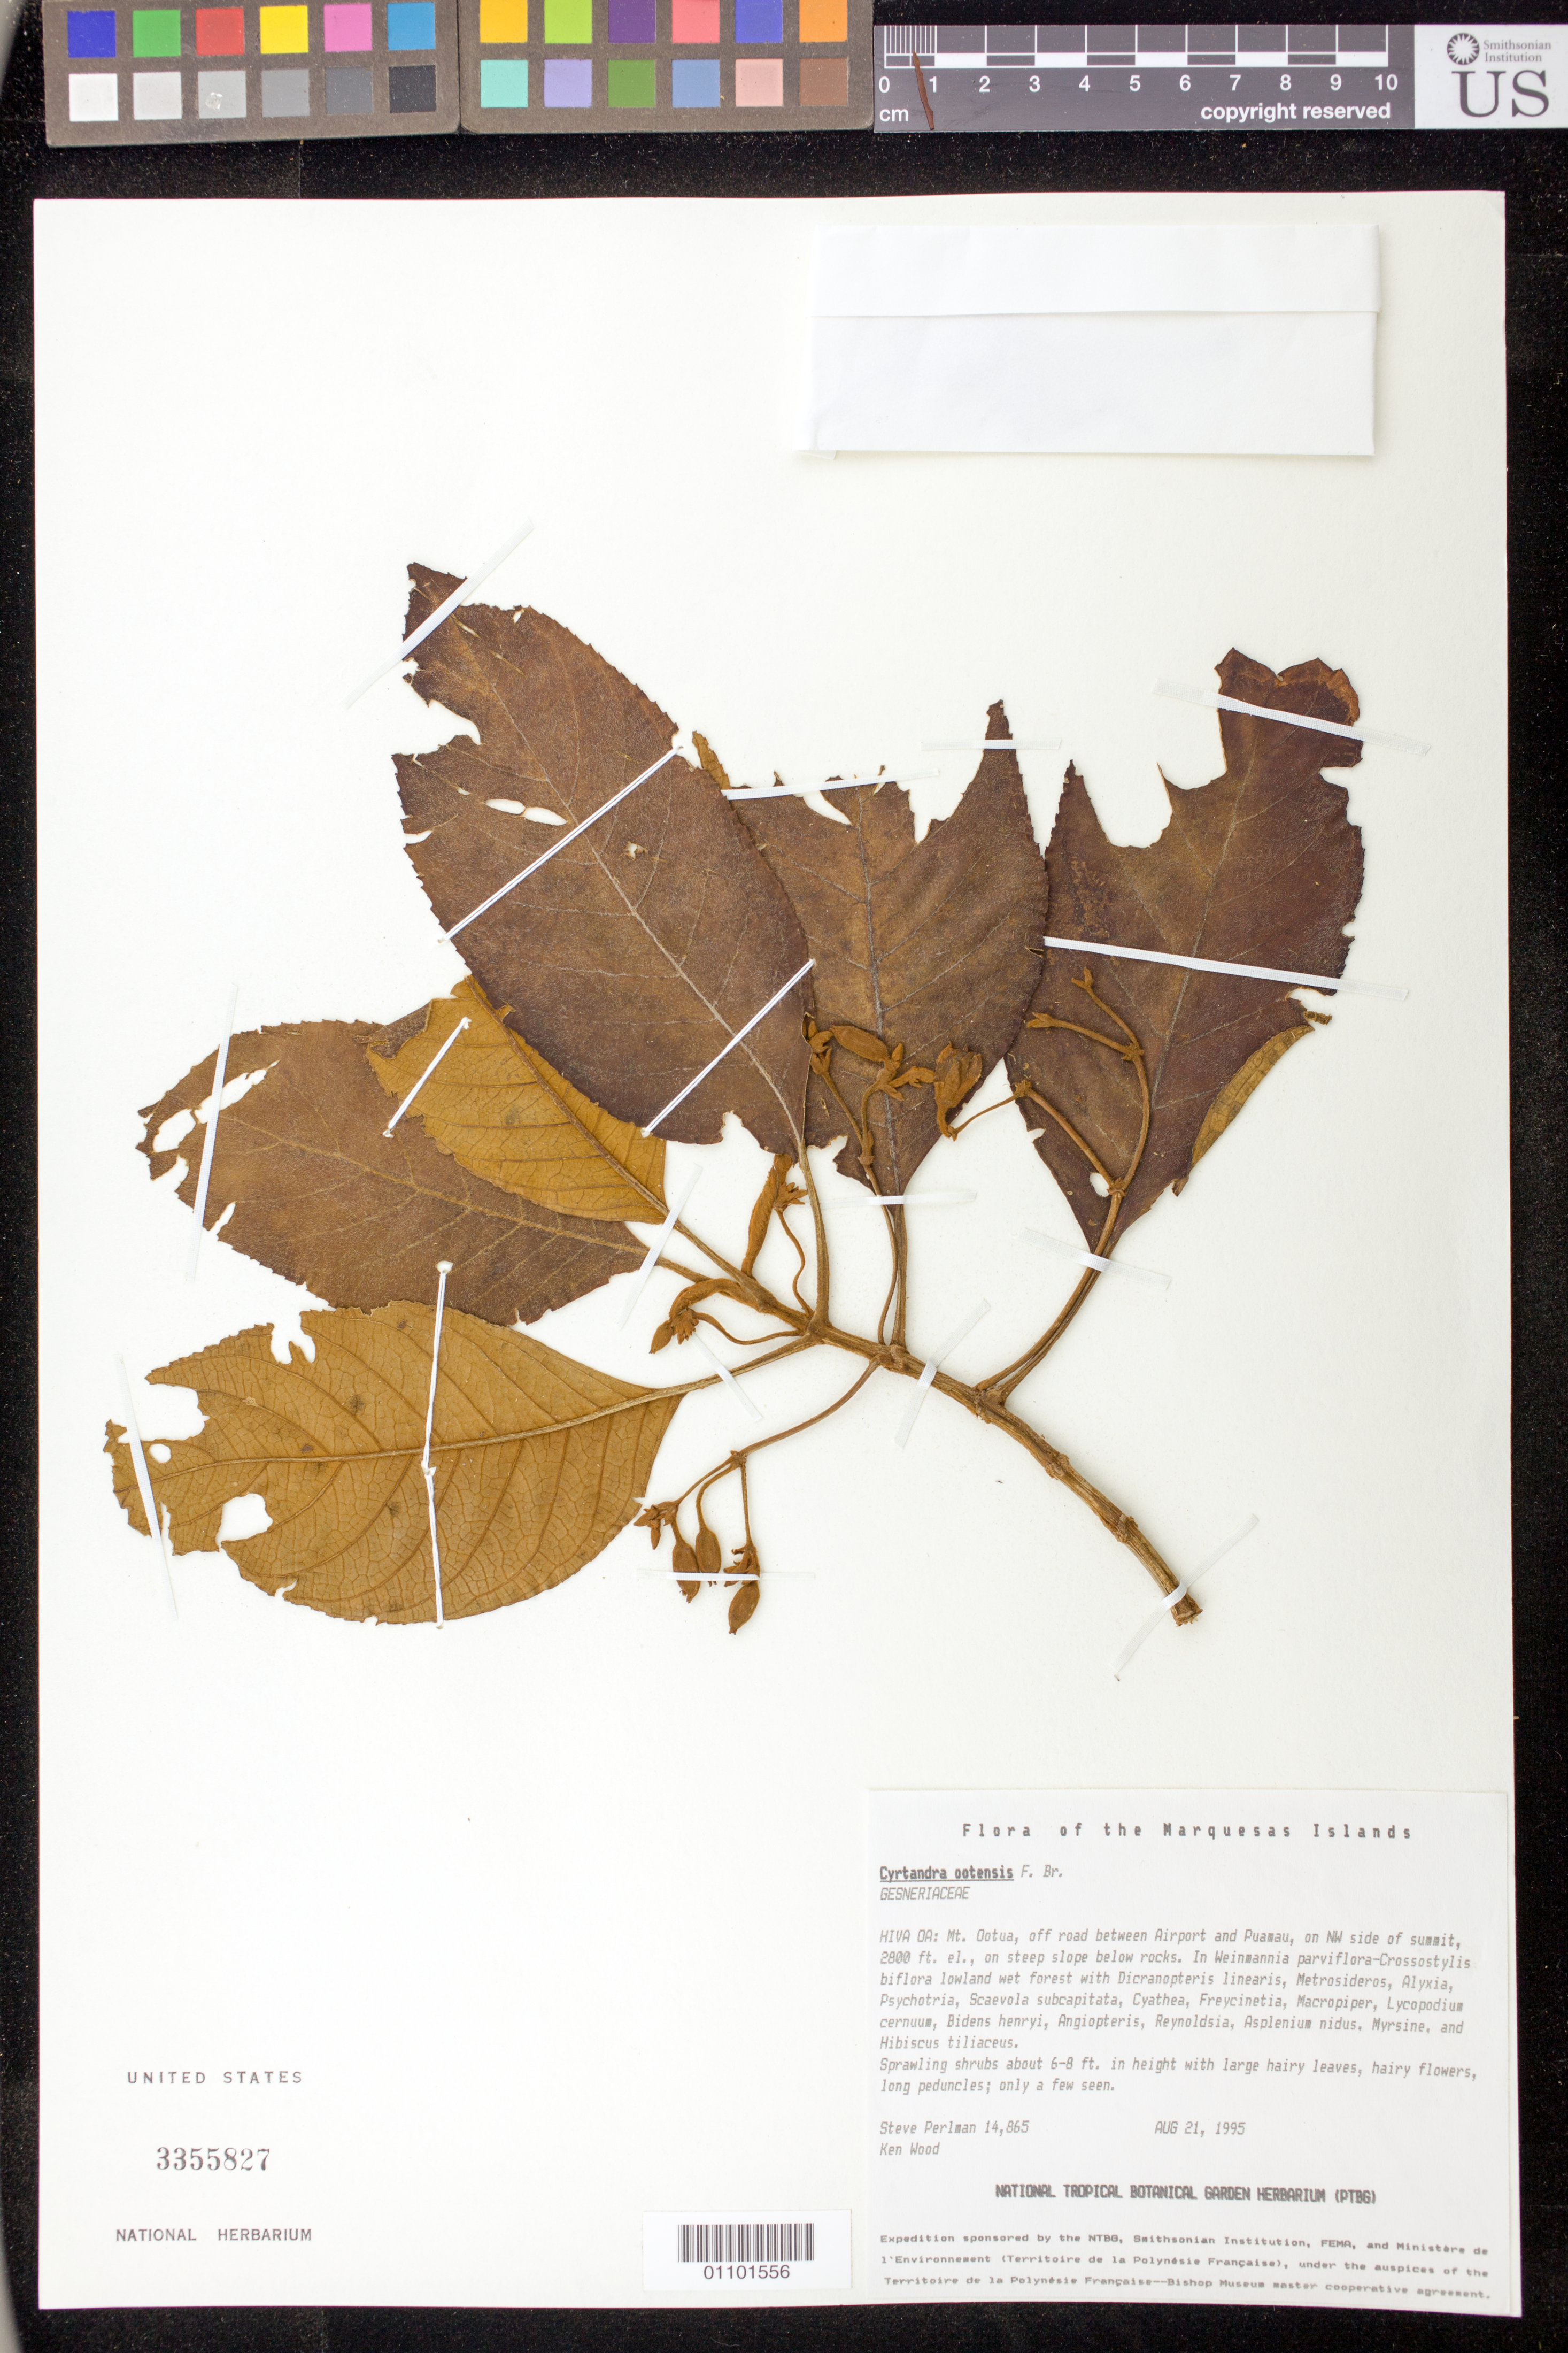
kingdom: Plantae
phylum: Tracheophyta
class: Magnoliopsida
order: Lamiales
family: Gesneriaceae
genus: Cyrtandra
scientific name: Cyrtandra ootensis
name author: F. Br.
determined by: Wagner, W. L., (BOT), Smithsonian Institution - National Museum of Natural History (UNITED STATES)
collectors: S. P. Perlman & K. R. Wood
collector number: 14865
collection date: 1995-08-21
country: French Polynesia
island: Hiva Oa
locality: Mt. Ootua, off road between Airport and Puamau, on NW side of summit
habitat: In Weinmannia parviflora - Crossostylis biflora lowland wet forest; on steep slope below rocks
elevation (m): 853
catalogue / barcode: US 3355827